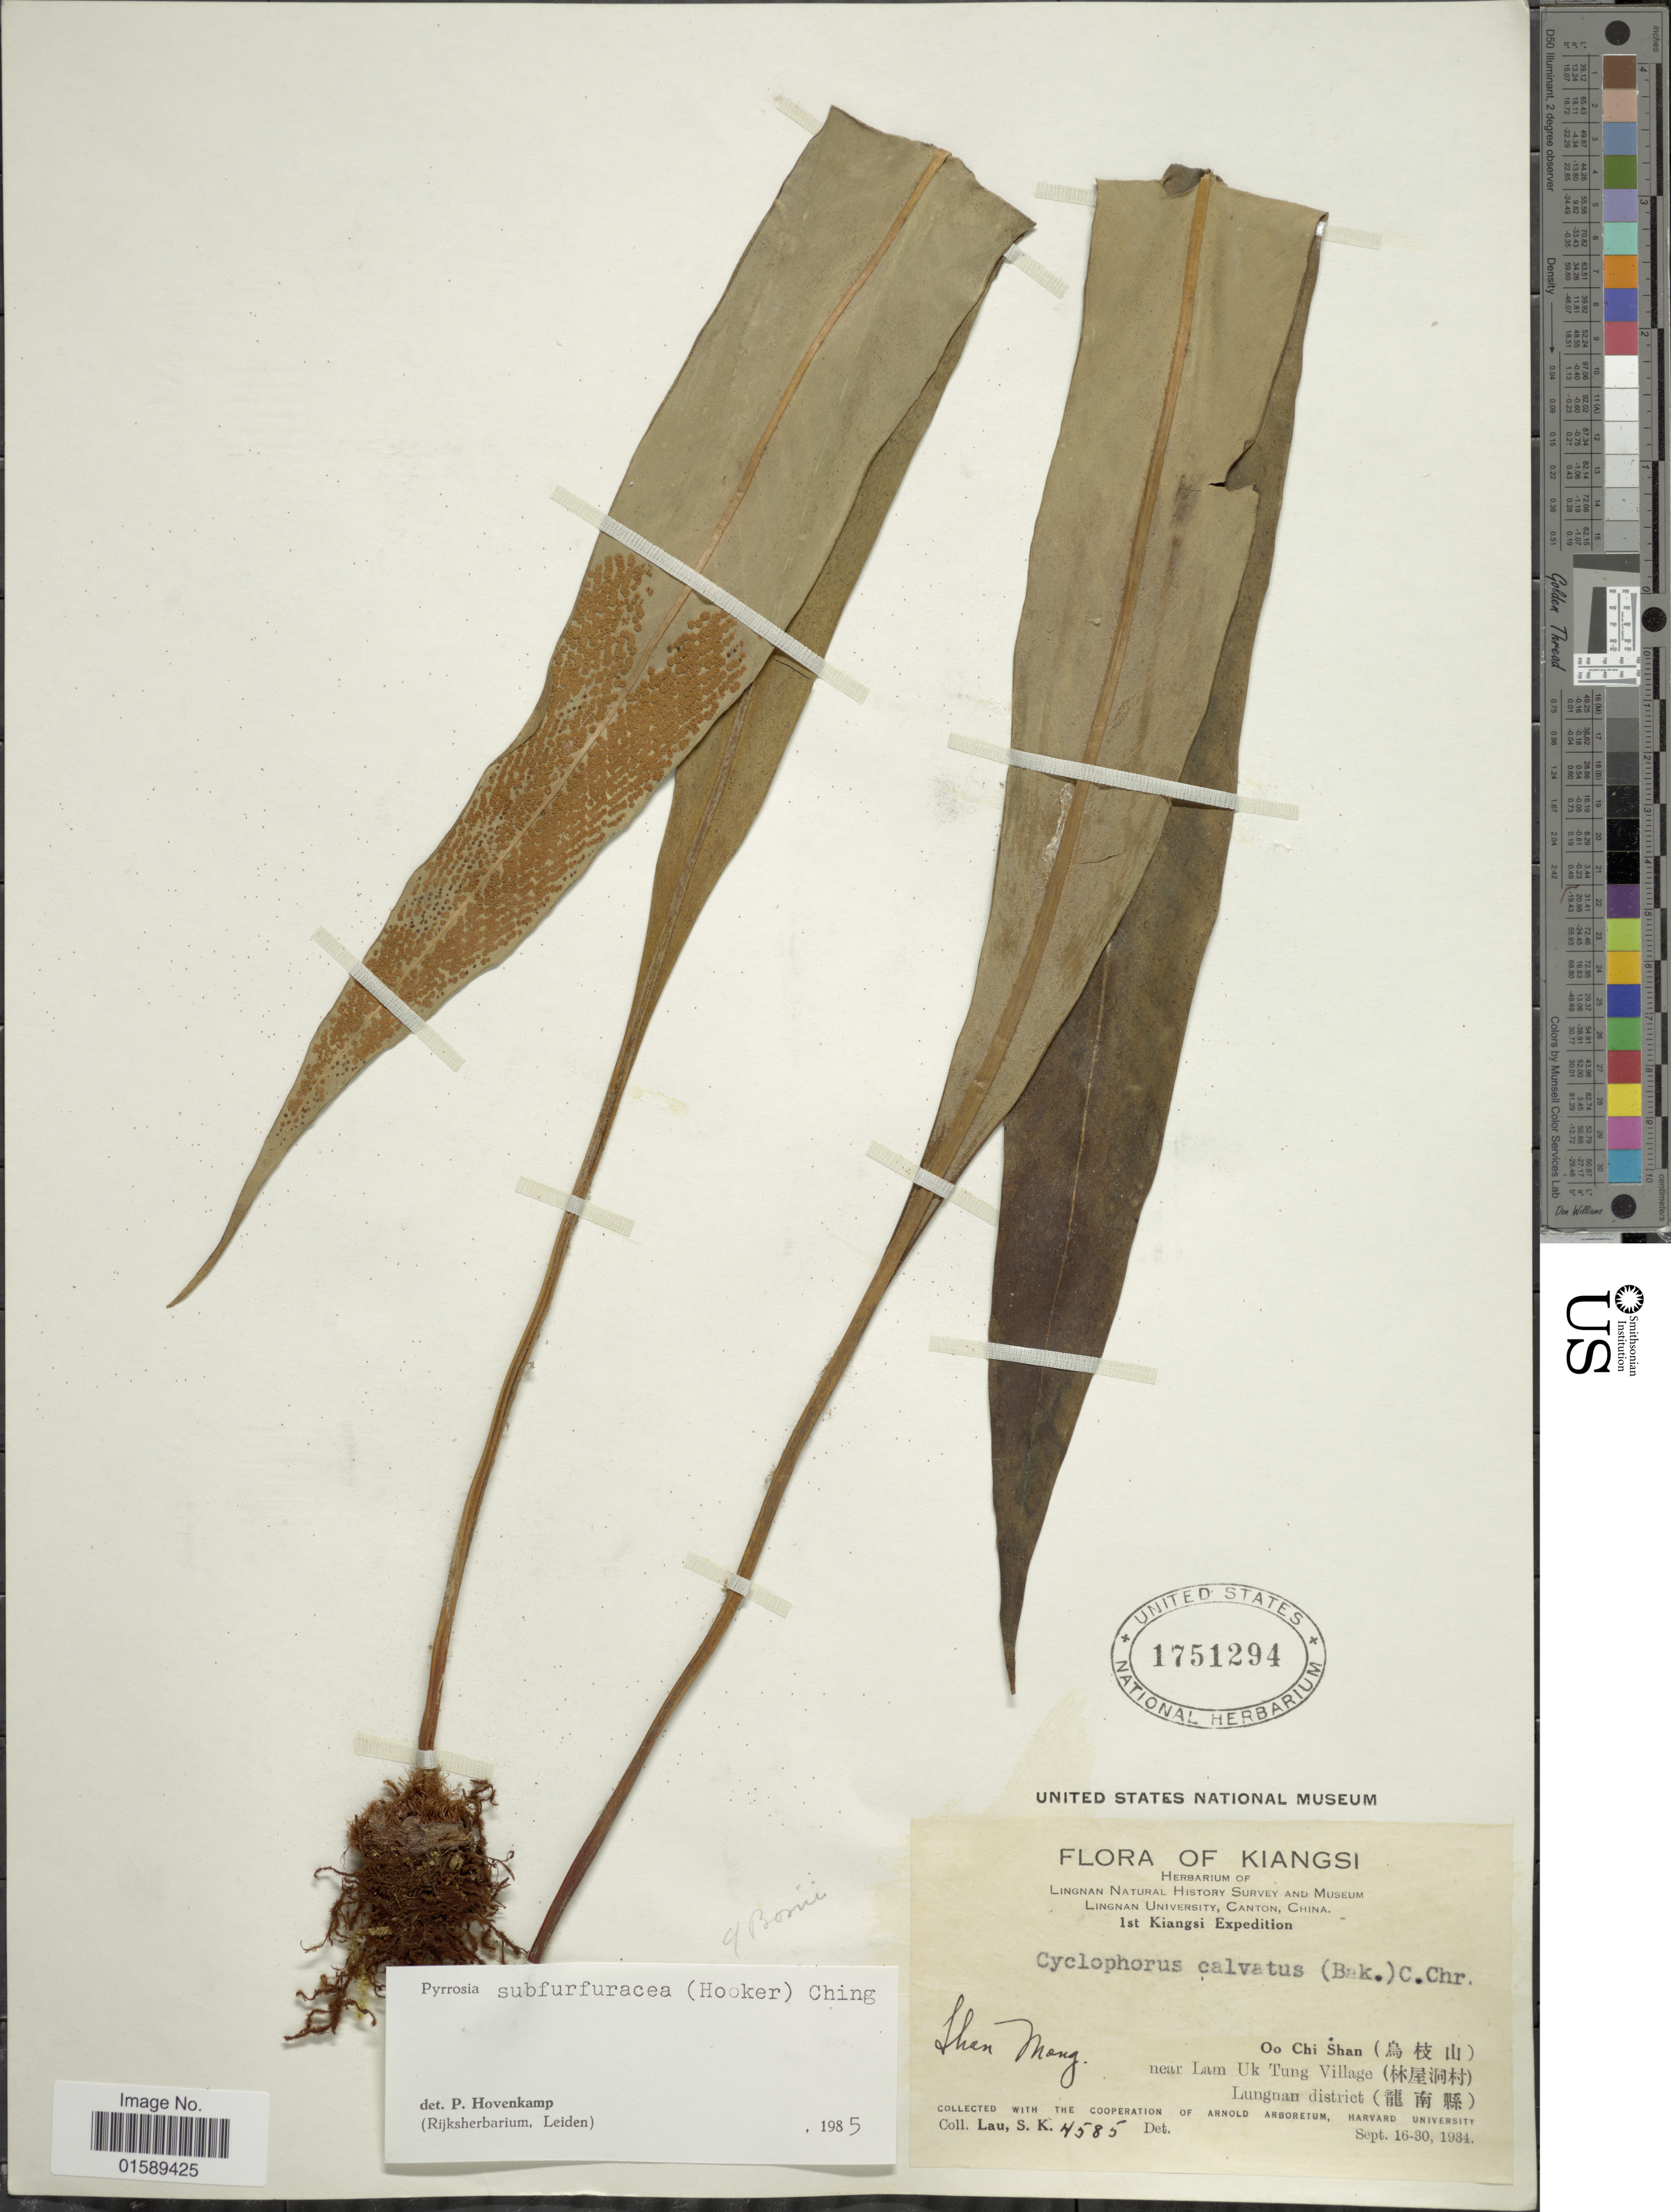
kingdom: Plantae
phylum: Tracheophyta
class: Polypodiopsida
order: Polypodiales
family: Polypodiaceae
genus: Pyrrosia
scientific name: Pyrrosia subfurfuracea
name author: (Hook.) Ching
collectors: S. K. Lau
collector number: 4585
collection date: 1934-09-16/1934-09-30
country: China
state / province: Jiangxi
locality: Kiangsi, Oo chi Shan (X), near LamUk Tung Village (X), Lunghan district (X).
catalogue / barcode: US 1751294